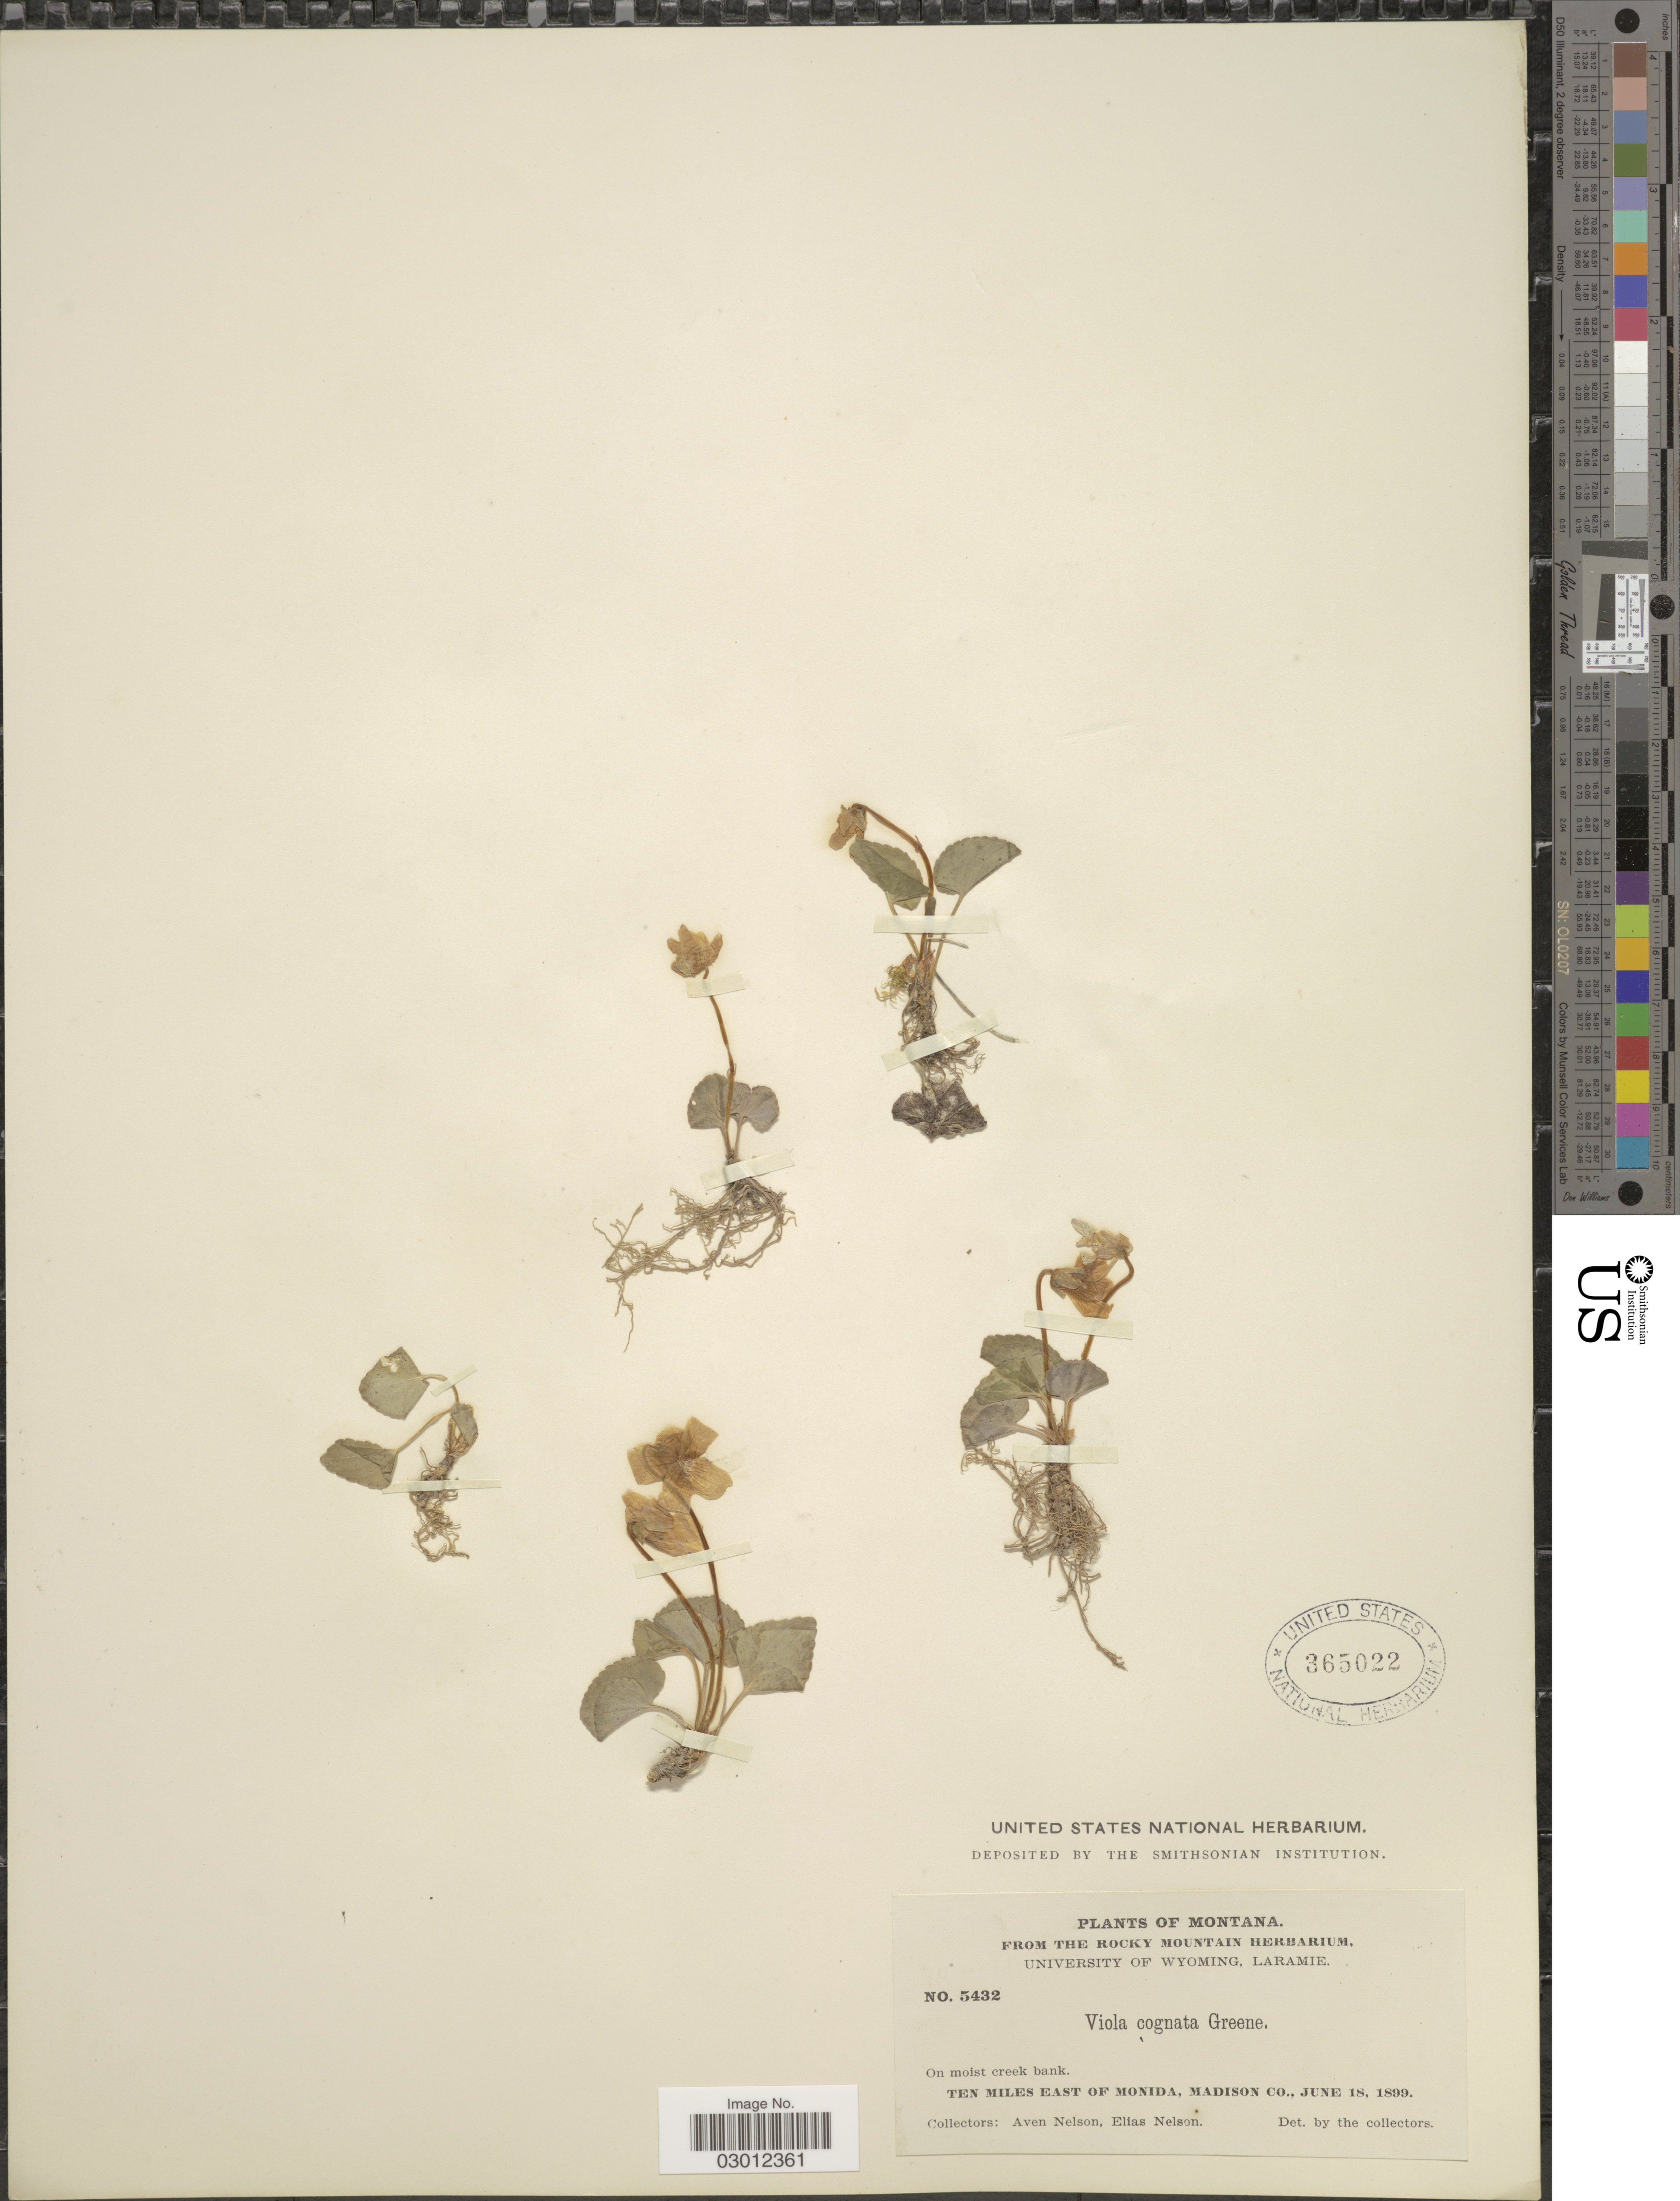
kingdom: Plantae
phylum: Tracheophyta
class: Magnoliopsida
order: Malpighiales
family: Violaceae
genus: Viola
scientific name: Viola nephrophylla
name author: Greene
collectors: A. Nelson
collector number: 5432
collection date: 1899-06-18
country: United States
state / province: Montana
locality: Ten miles east of Monida, Madison Co.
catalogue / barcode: US 365022